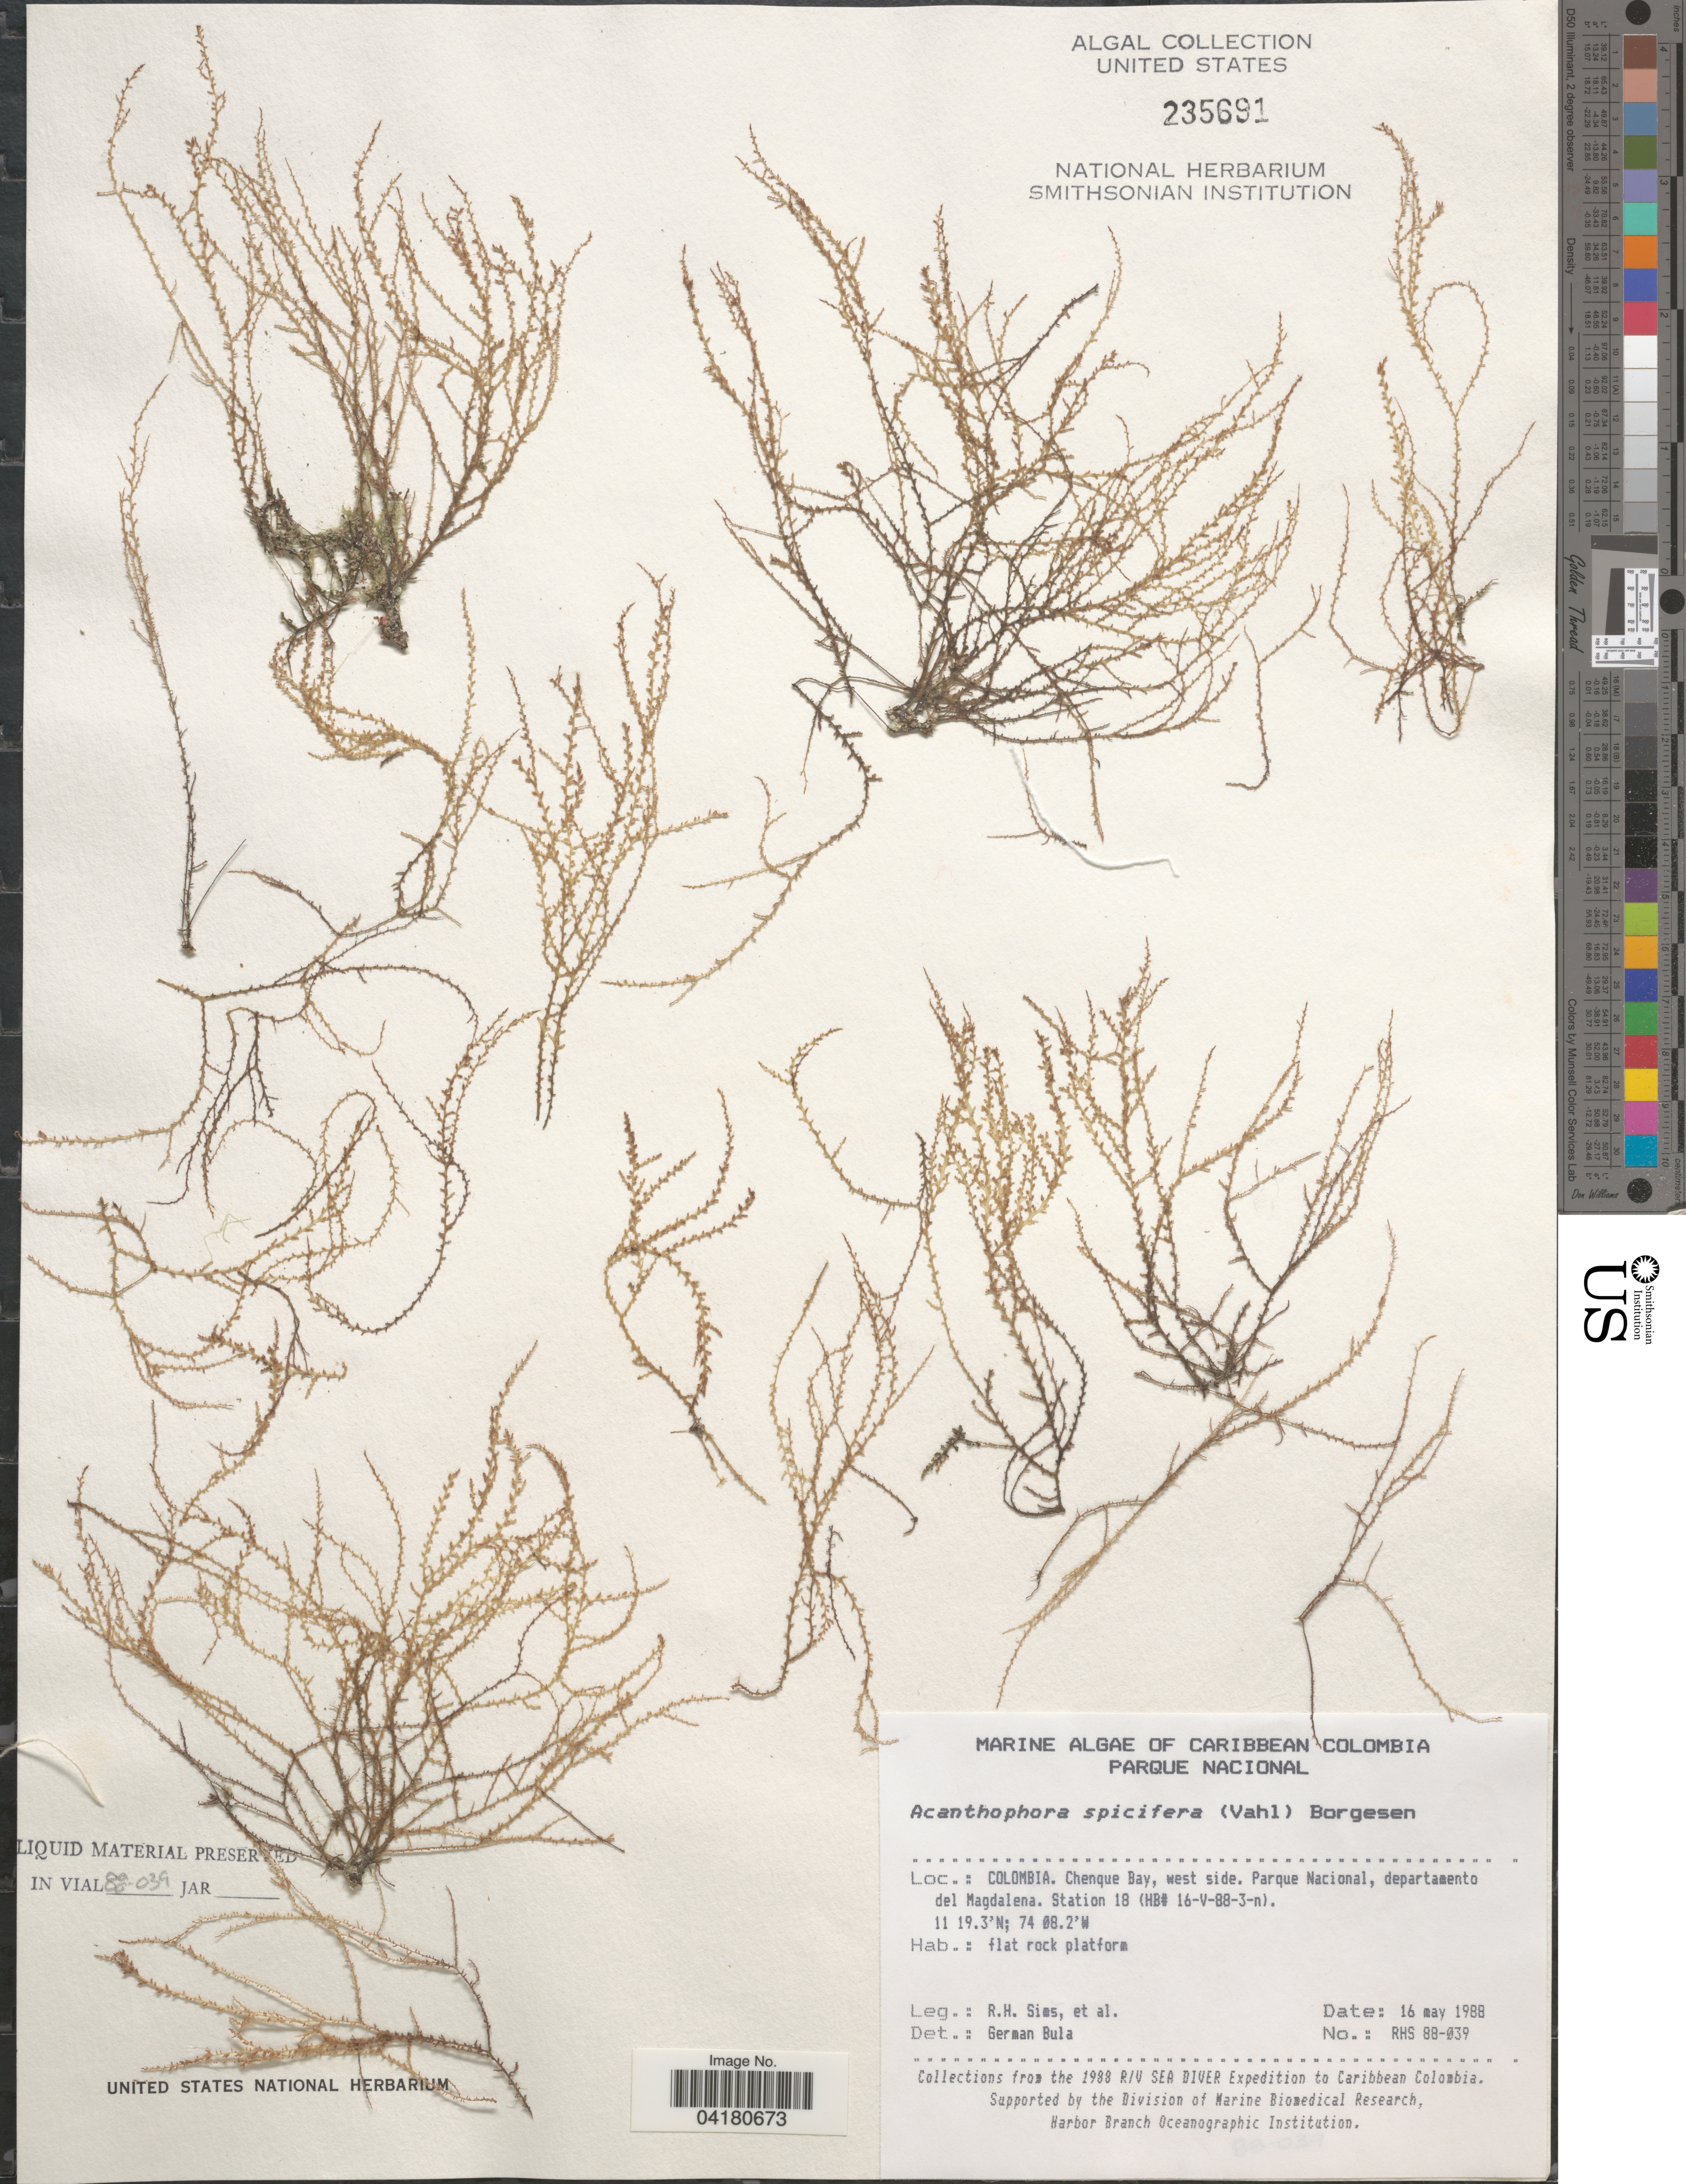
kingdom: Plantae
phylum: Rhodophyta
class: Florideophyceae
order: Ceramiales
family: Rhodomelaceae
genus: Acanthophora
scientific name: Acanthophora spicifera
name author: (Vahl) Børgesen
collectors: R. H. Sims & et al.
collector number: RHS88-039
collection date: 1988-05-16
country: Colombia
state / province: Magdalena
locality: Caribbean Colombia. Chenque Bay, west side. Parque Nacional, departamento del Magdalena. Station 18 (HB# 16-V-88-3-n). The 1988 R/V Sea Diver Expedition to Caribbean Colombia.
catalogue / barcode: US 235691